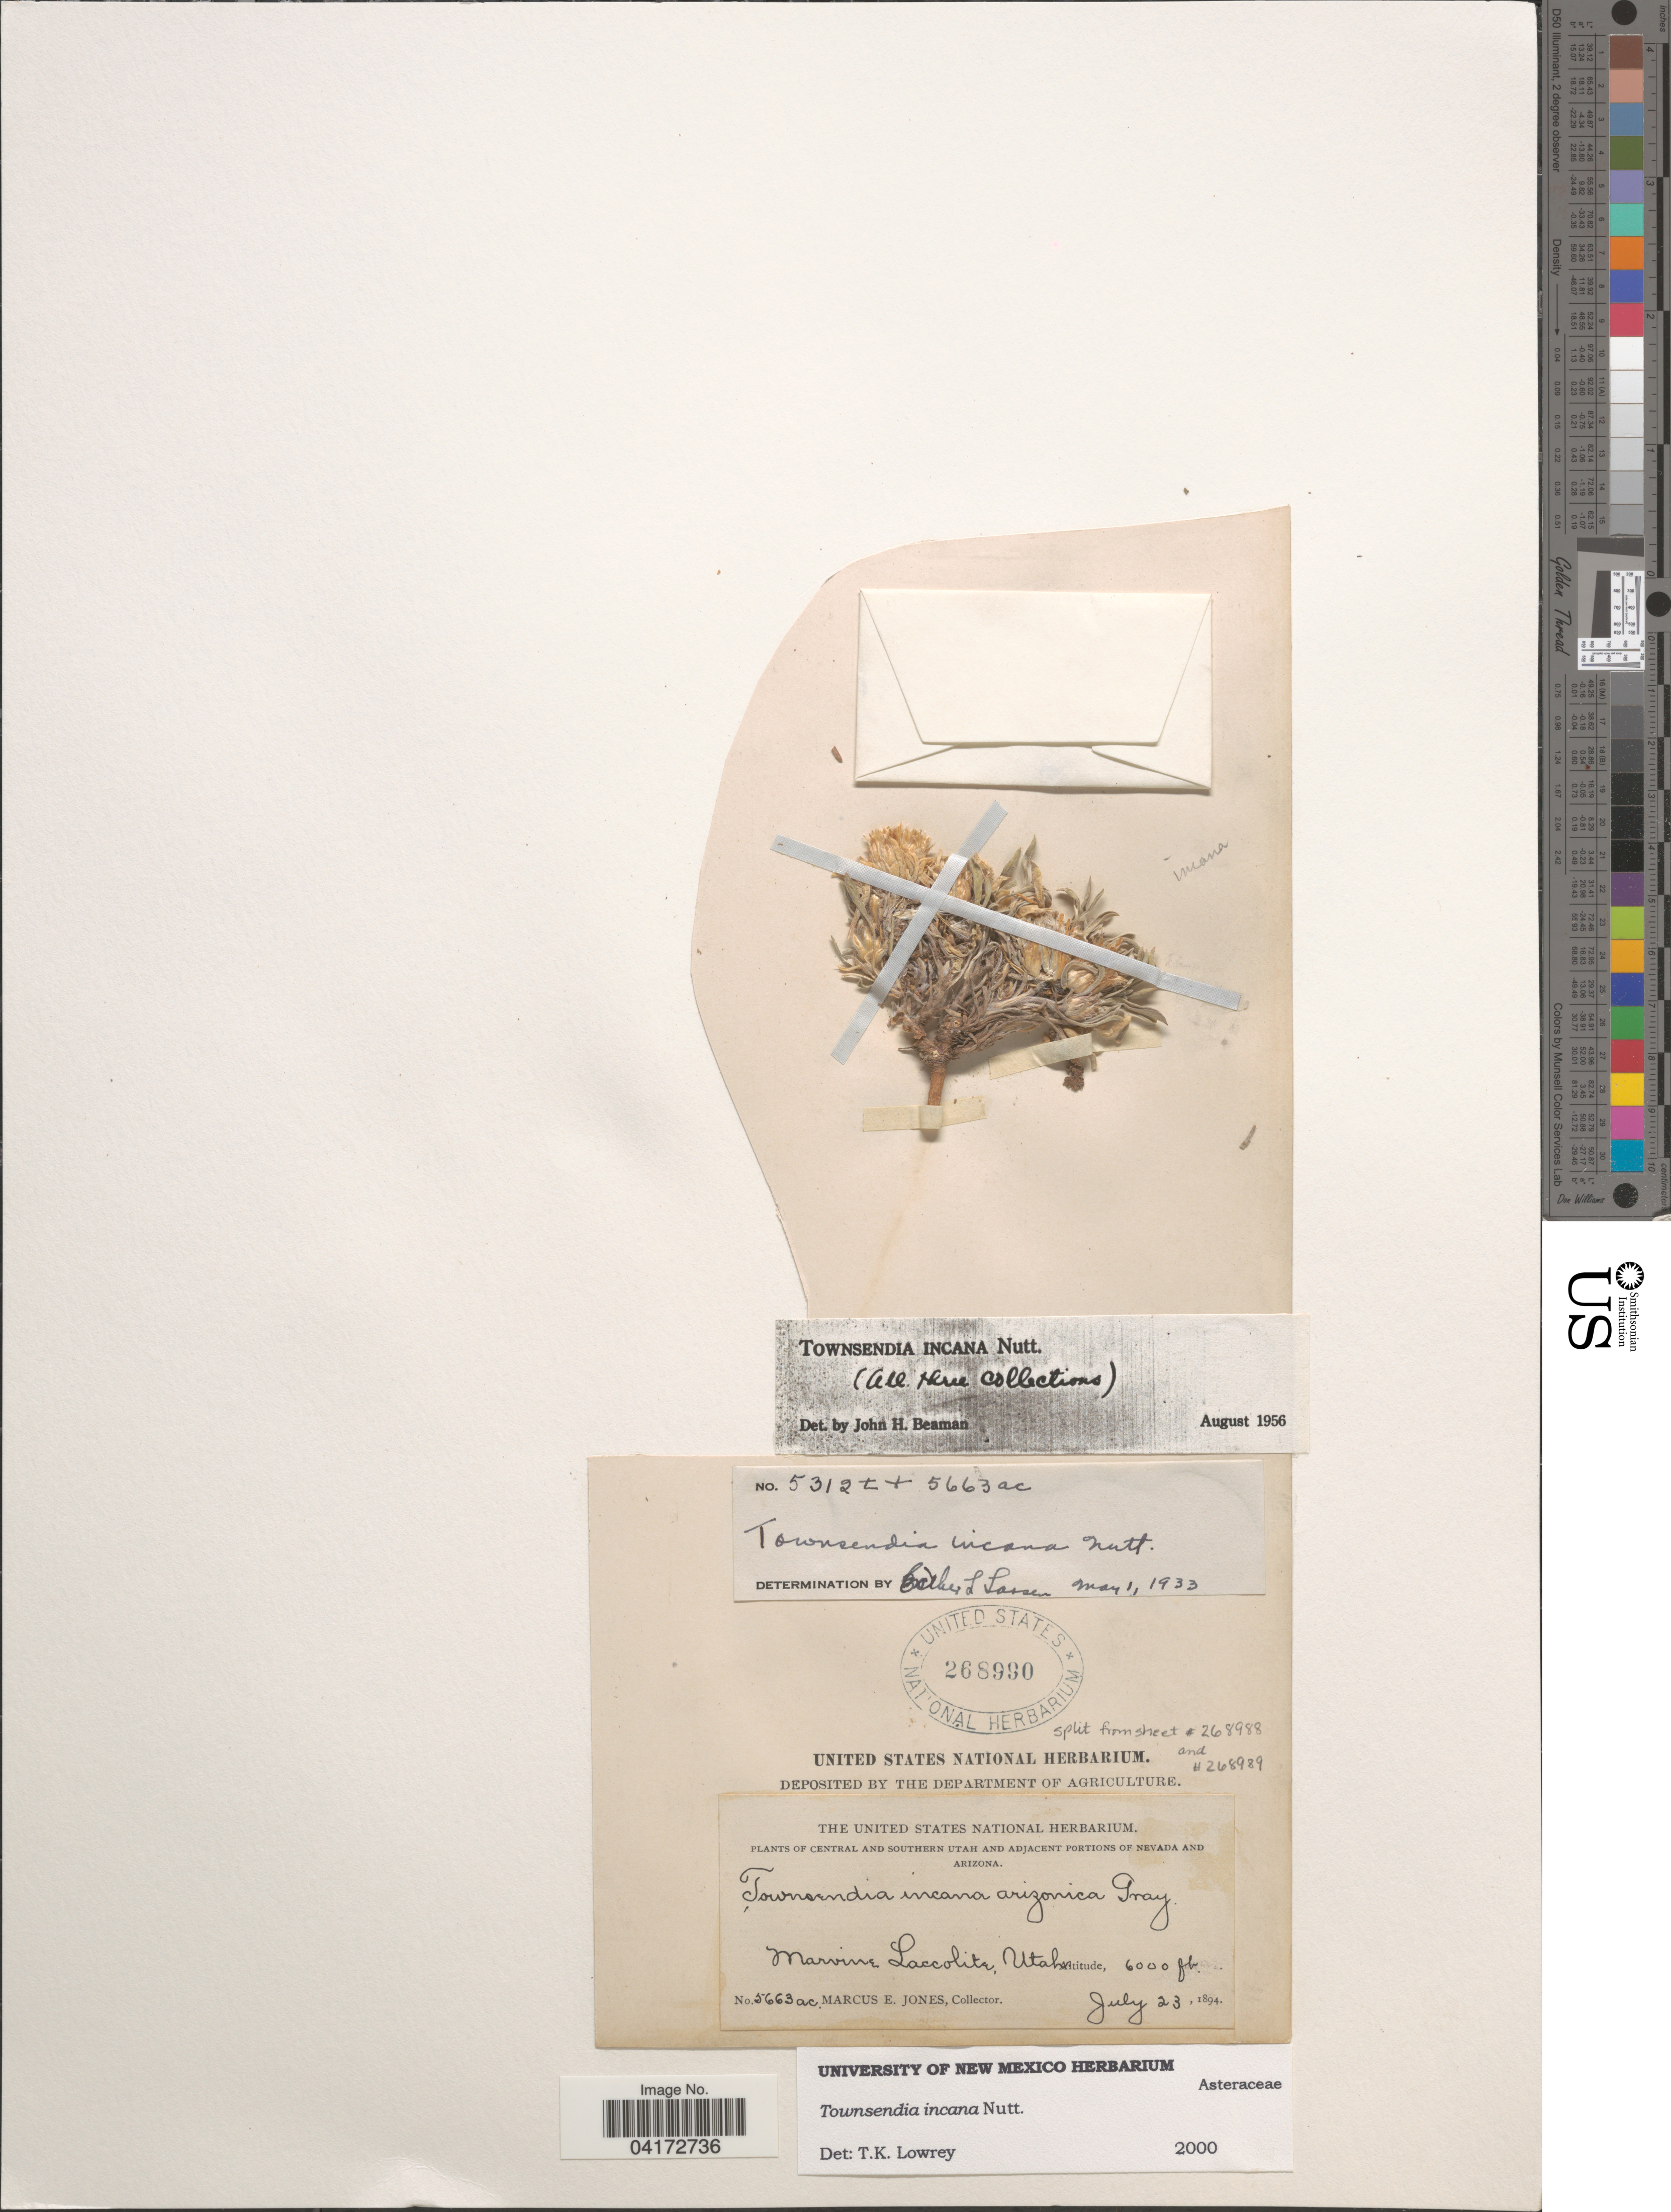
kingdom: Plantae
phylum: Tracheophyta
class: Magnoliopsida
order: Asterales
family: Asteraceae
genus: Townsendia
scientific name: Townsendia incana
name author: Nutt.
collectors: M. E. Jones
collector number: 5663ac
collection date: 1894-07-23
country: United States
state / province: Utah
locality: Central and Southern Utah. Marvine Laccolite.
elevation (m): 1829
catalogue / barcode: US 268990